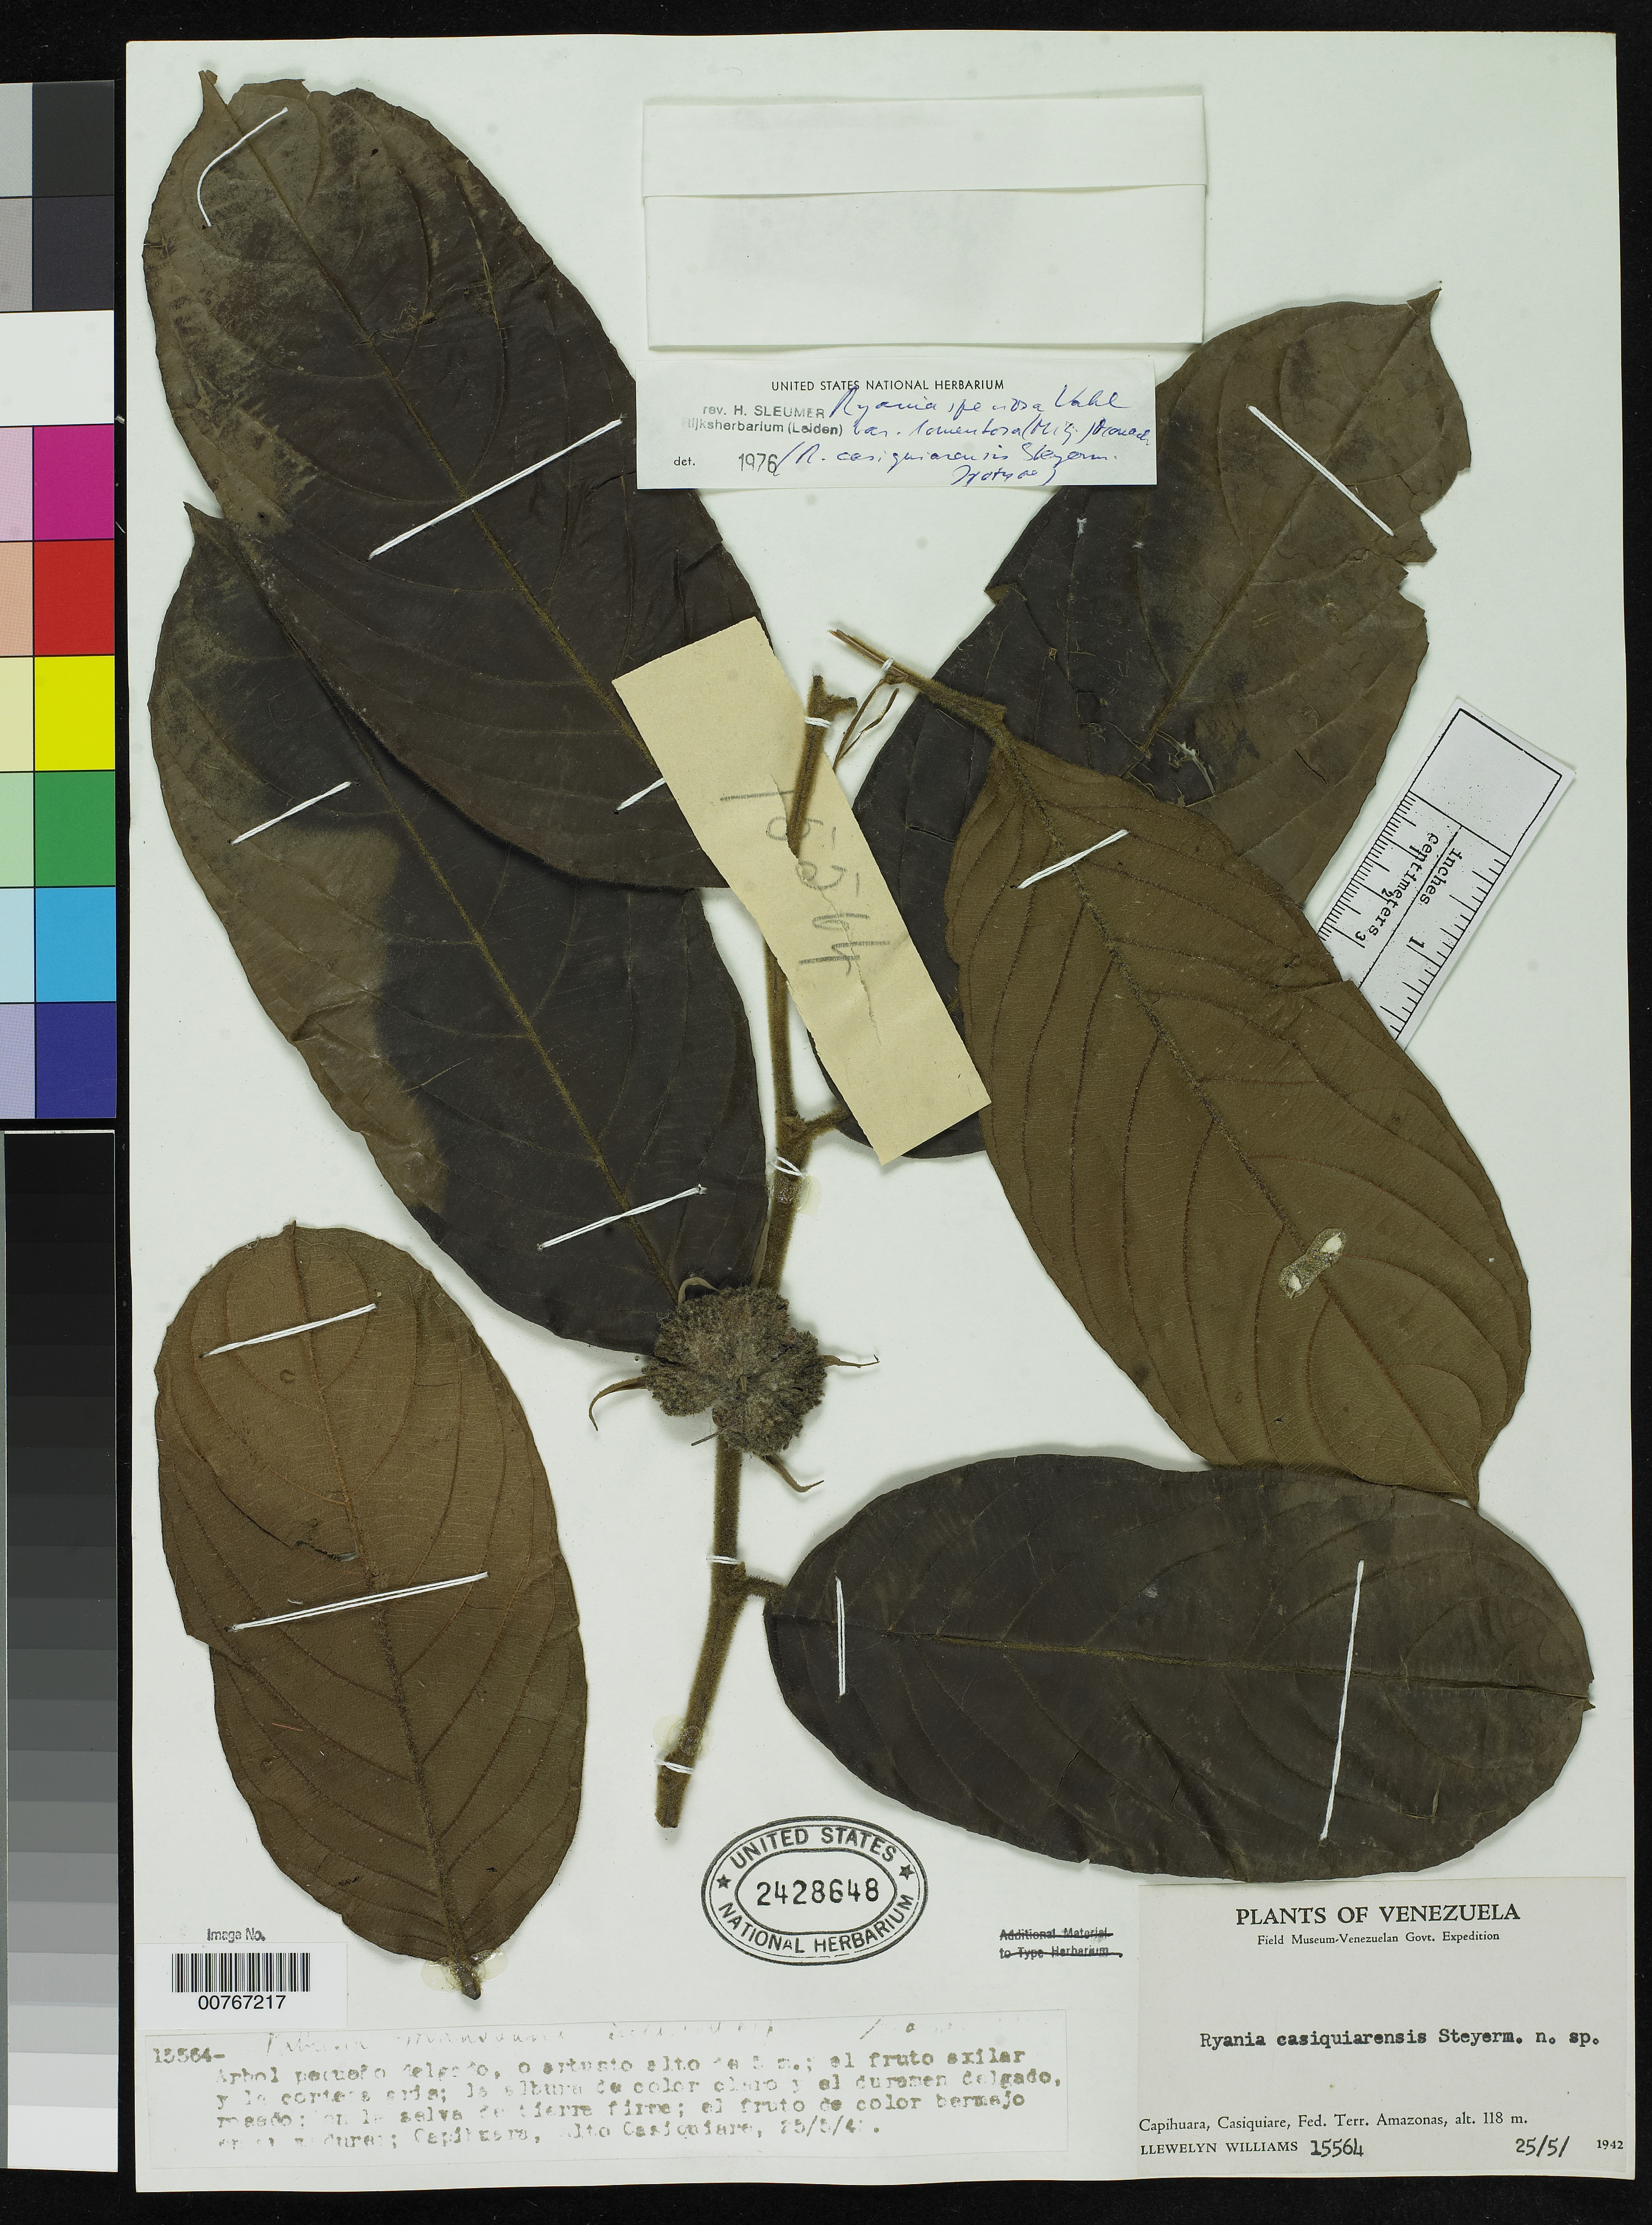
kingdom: Plantae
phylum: Tracheophyta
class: Magnoliopsida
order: Malpighiales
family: Salicaceae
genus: Ryania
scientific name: Ryania casiquiarensis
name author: Steyerm.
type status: Isotype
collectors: Ll. Williams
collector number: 15564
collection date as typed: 25 May 1942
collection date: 1942-05-25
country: Venezuela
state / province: Amazonas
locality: Capihuara, Casiquiare.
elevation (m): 118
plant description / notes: Cited 1980 by H. Sleumer, Fl. Neotrop. 22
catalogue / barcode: US 2428648